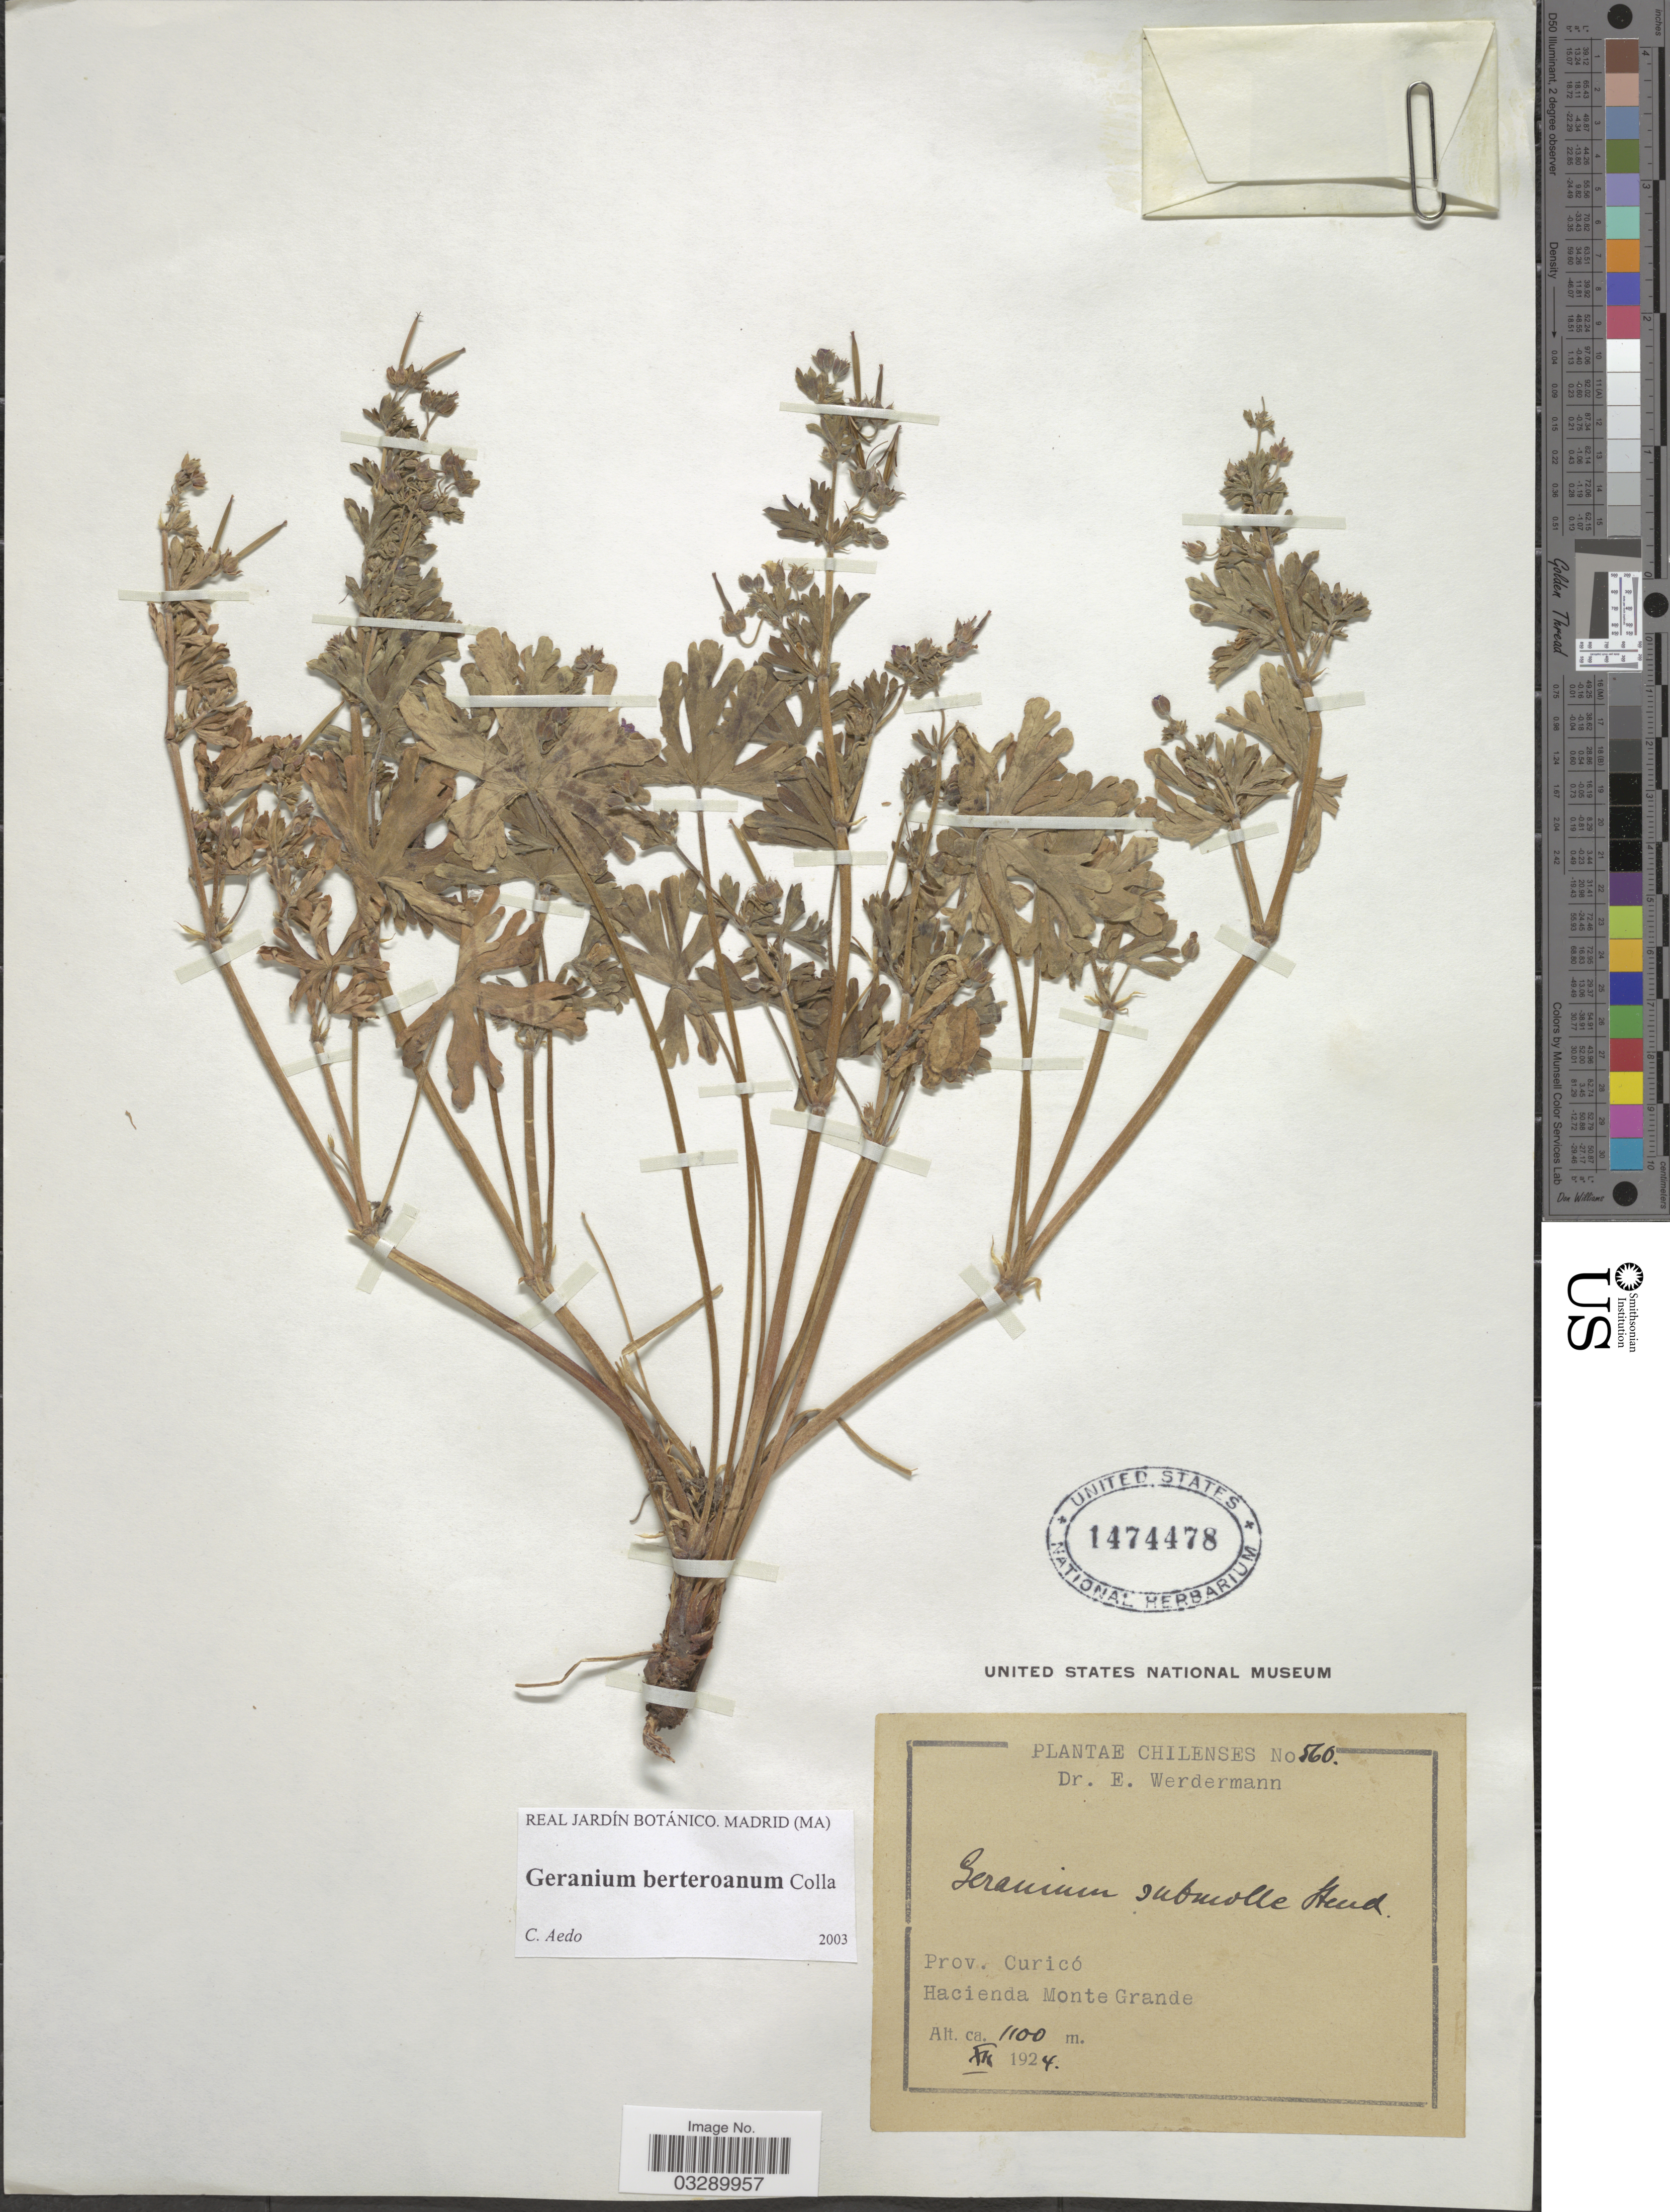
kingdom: Plantae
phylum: Tracheophyta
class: Magnoliopsida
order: Geraniales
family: Geraniaceae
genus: Geranium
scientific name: Geranium berteroanum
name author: Colla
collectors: E. Werdermann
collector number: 560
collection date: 1924-12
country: Chile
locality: Prov. Curicó. Hacienda Monte Grande.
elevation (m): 1100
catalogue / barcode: US 1474478